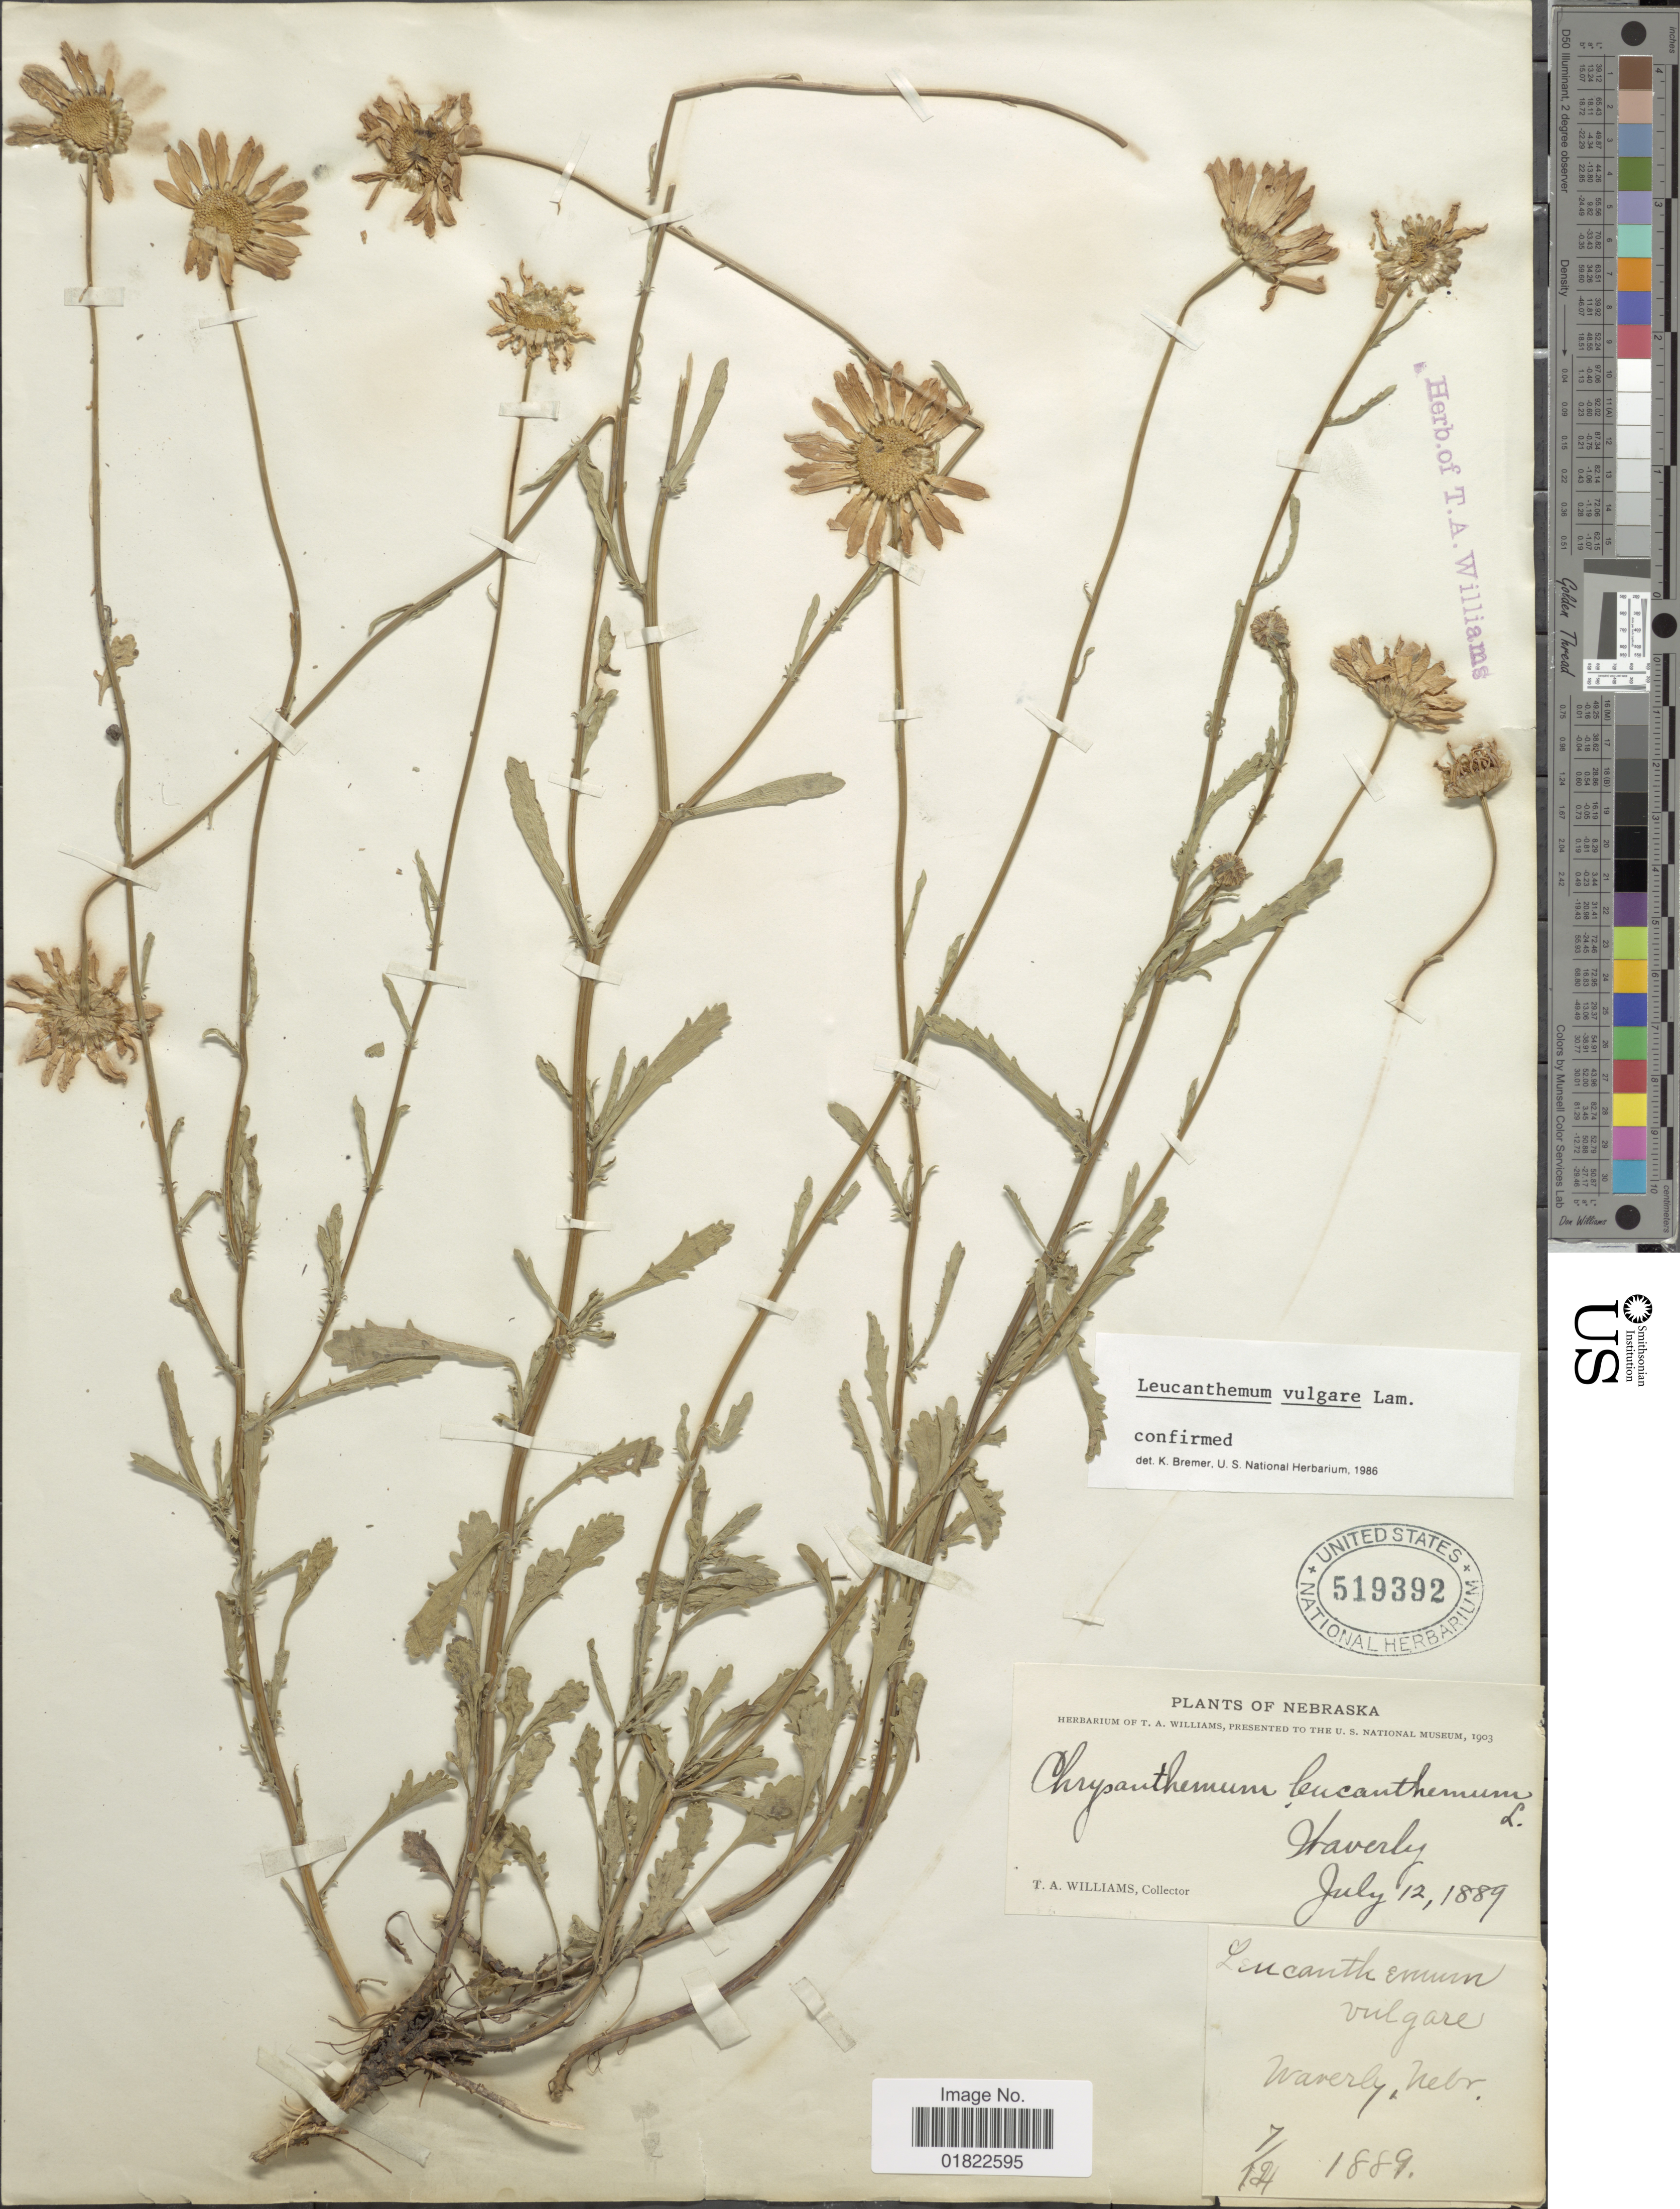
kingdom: Plantae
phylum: Tracheophyta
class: Magnoliopsida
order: Asterales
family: Asteraceae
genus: Leucanthemum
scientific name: Leucanthemum vulgare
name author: Lam.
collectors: T. A. Williams (herbarium)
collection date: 1889-07-12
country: United States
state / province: Nebraska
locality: Nebraska. Waverly.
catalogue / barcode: US 519392